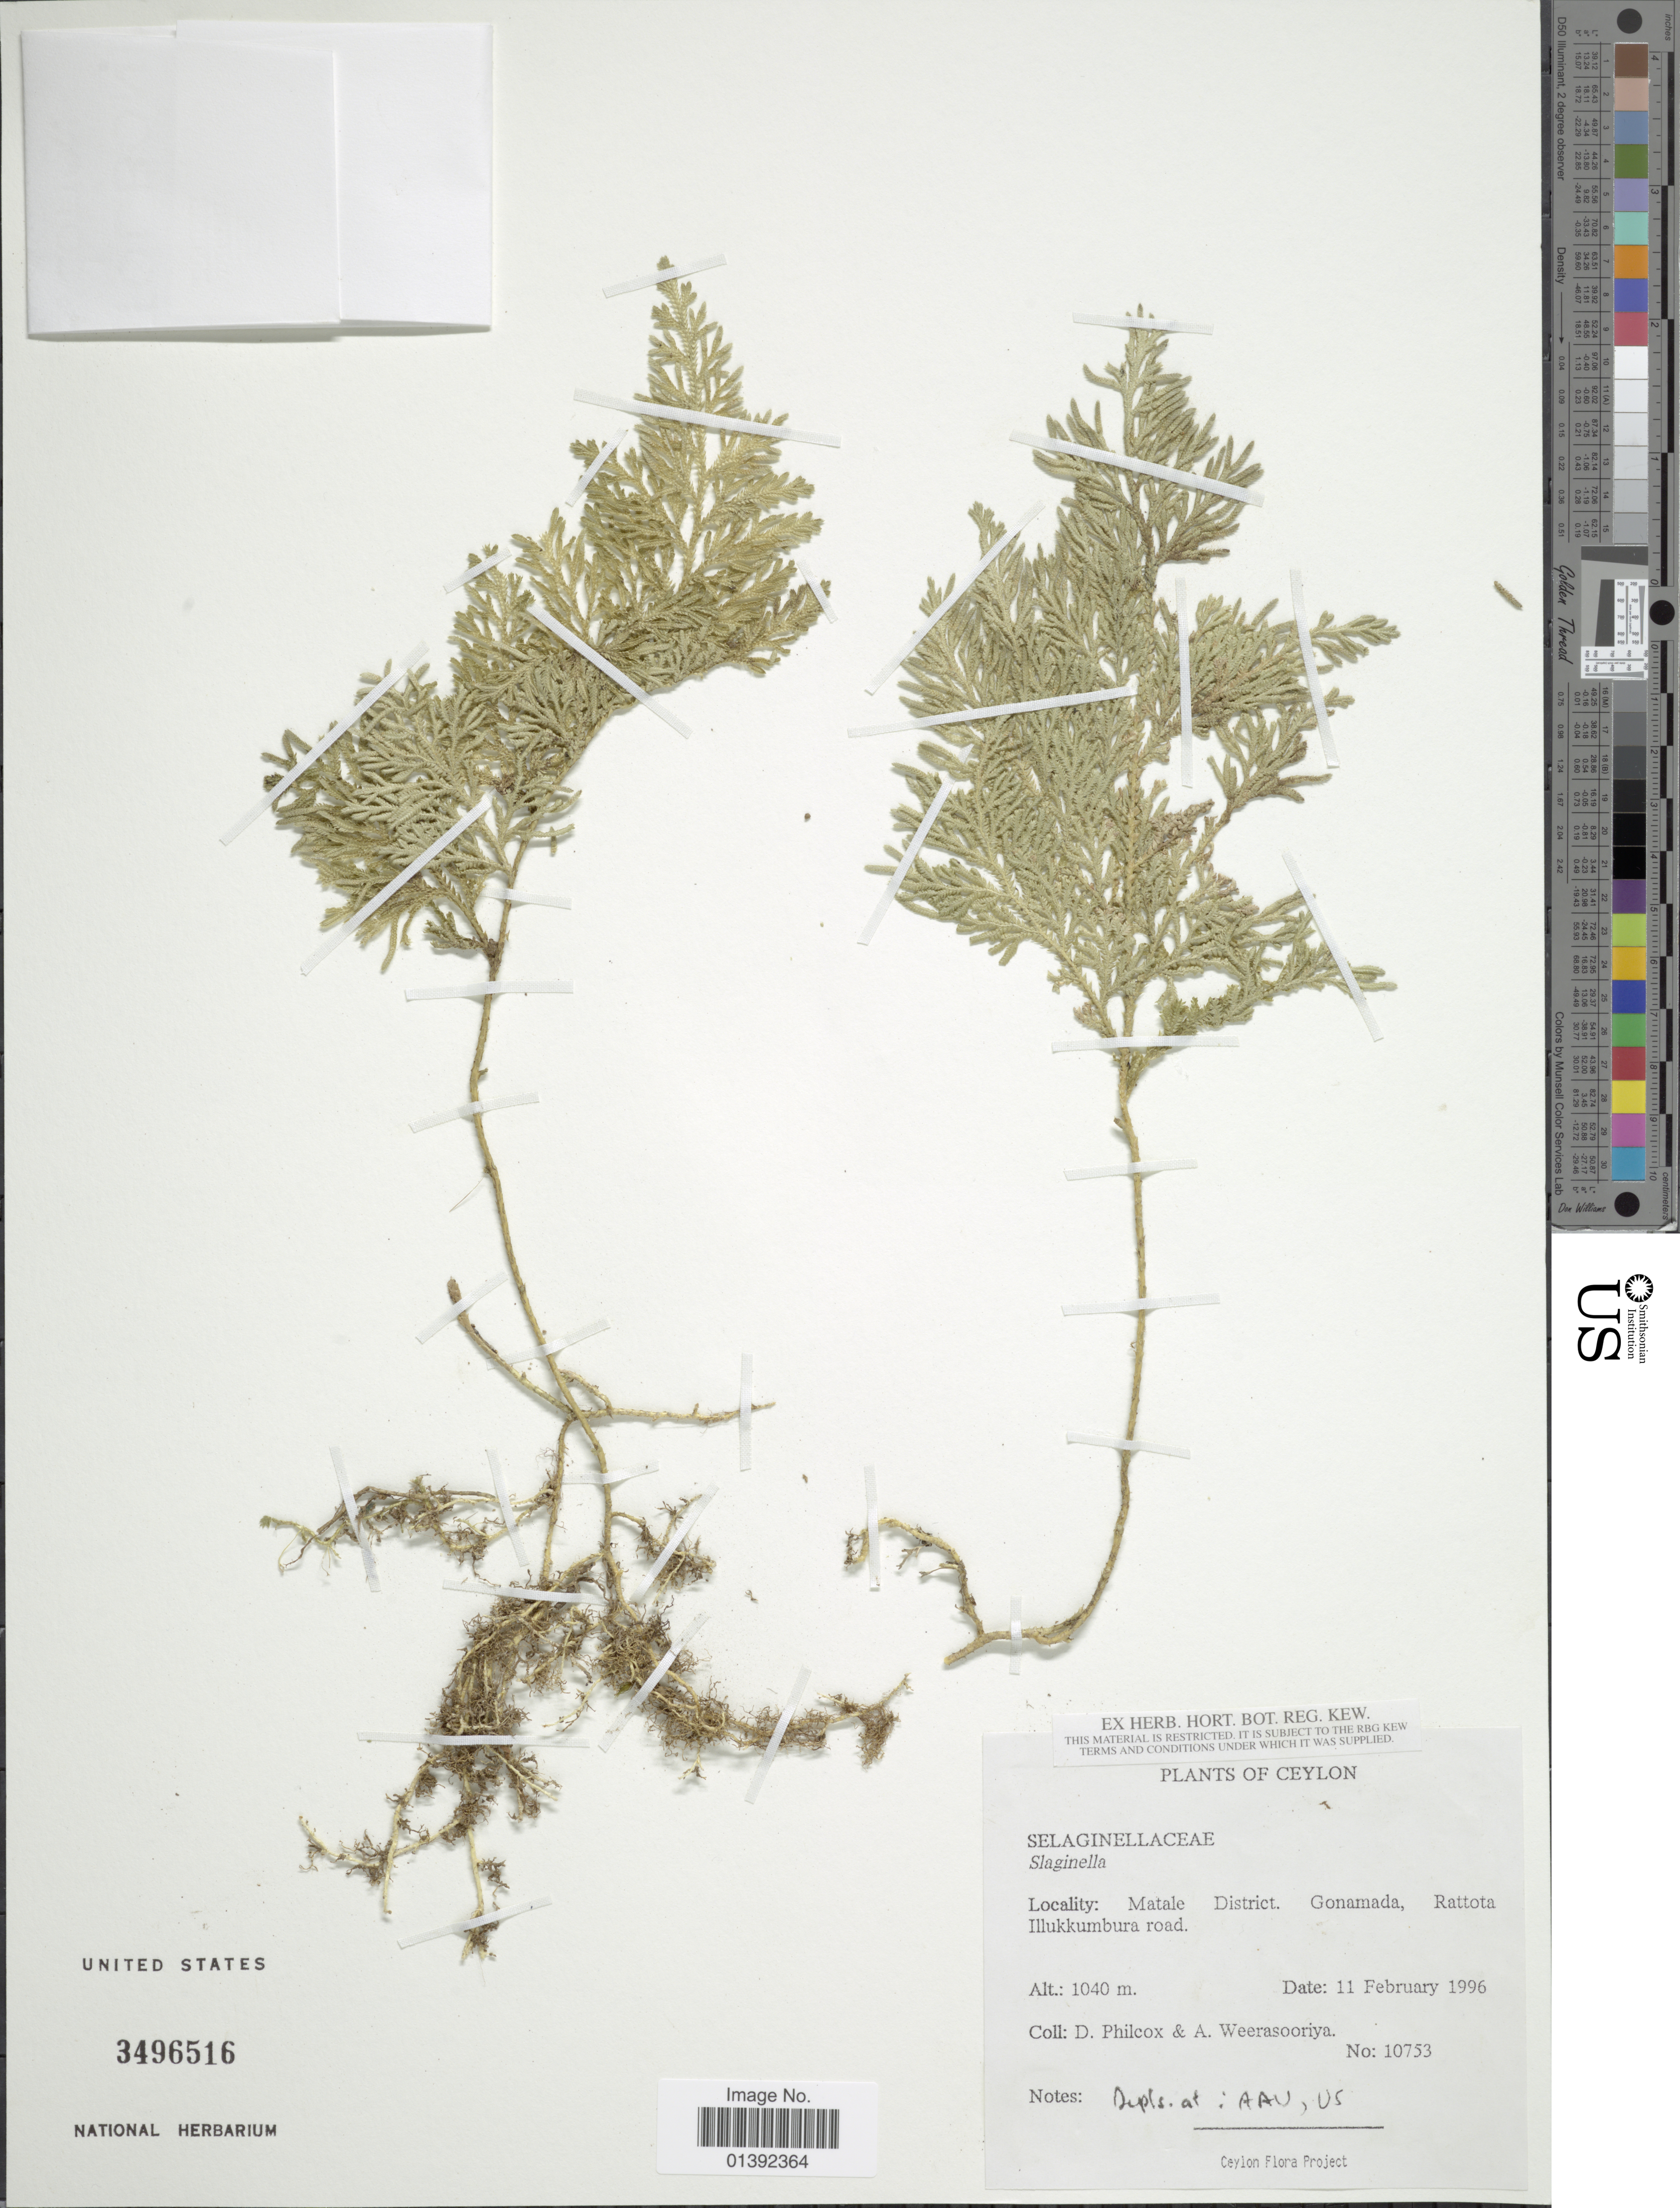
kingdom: Plantae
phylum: Tracheophyta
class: Lycopodiopsida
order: Selaginellales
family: Selaginellaceae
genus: Selaginella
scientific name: Selaginella sp.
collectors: D. Philcox & A. Weerasooriya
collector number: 10753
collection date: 1996-02-11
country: Sri Lanka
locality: Ceylon, Matale District, Gonamada, Rattota Illukkumbura road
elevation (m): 1040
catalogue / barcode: US 3496516